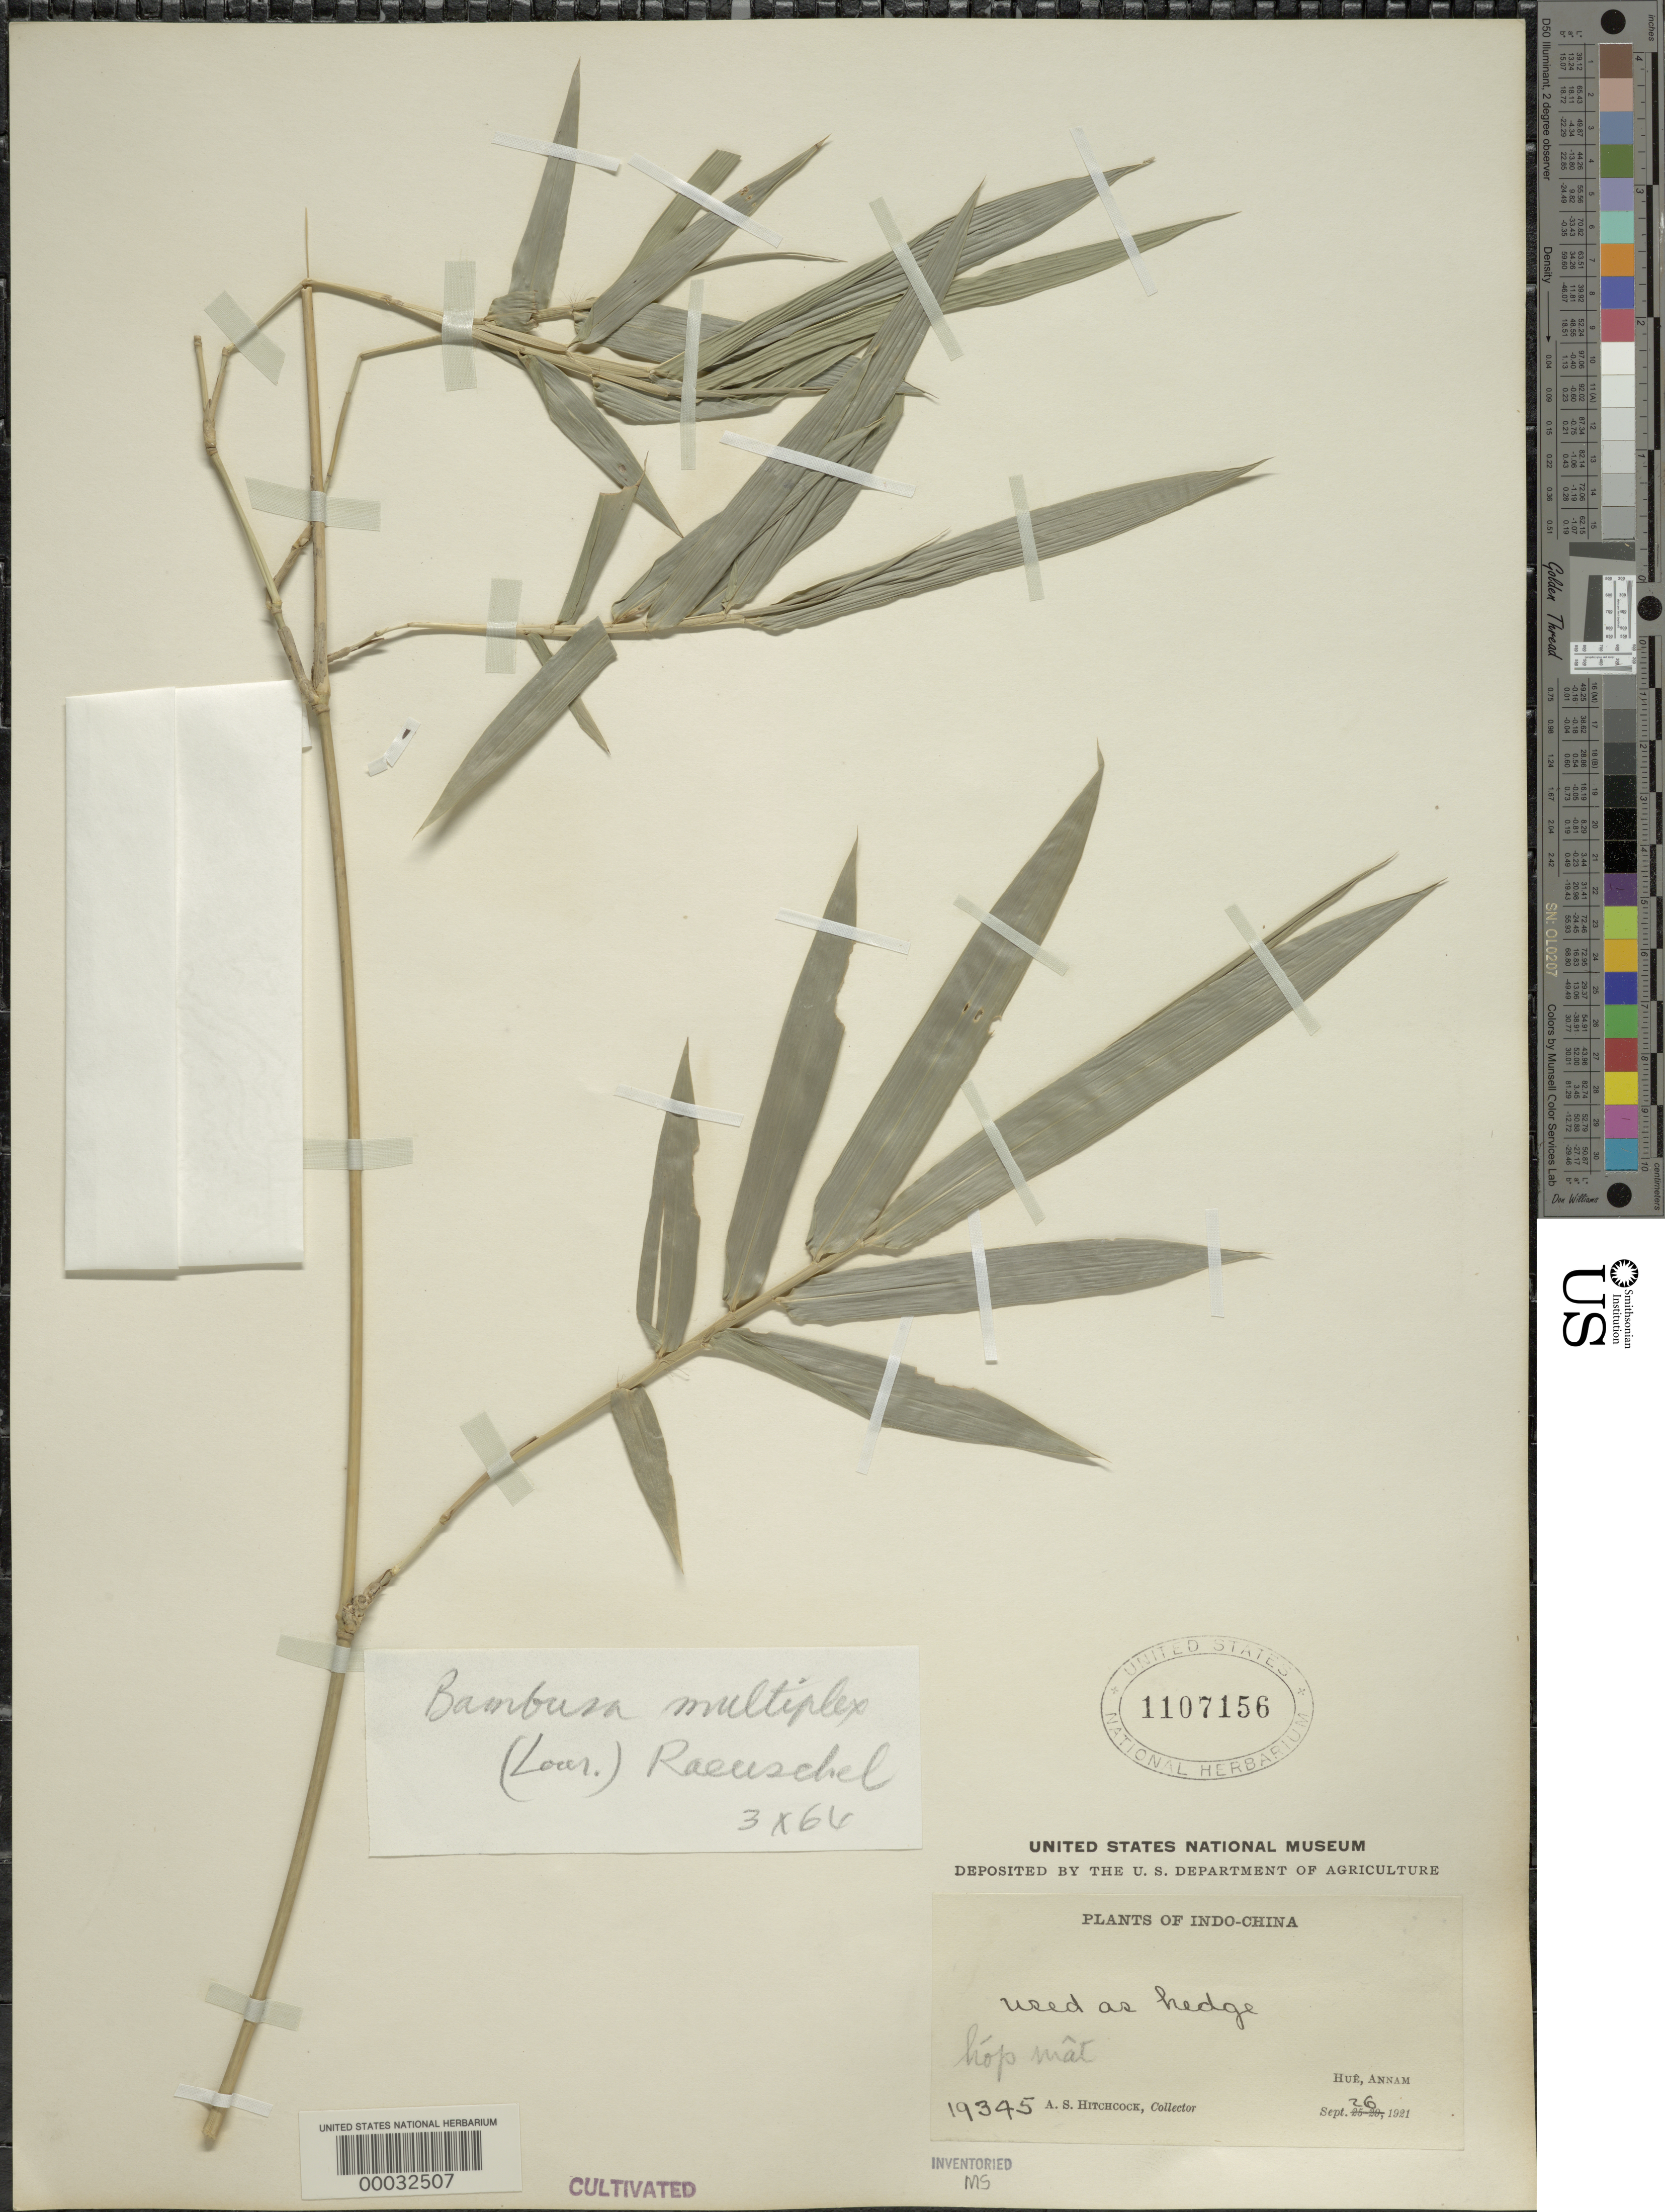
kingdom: Plantae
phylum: Tracheophyta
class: Liliopsida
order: Poales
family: Poaceae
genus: Bambusa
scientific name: Bambusa multiplex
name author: (Lour.) Raeusch. ex Schult. & Schult. f.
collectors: A. S. Hitchcock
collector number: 19345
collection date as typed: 26 Sep 1921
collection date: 1921-09-26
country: Vietnam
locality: Hue, annan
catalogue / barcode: US 1107156